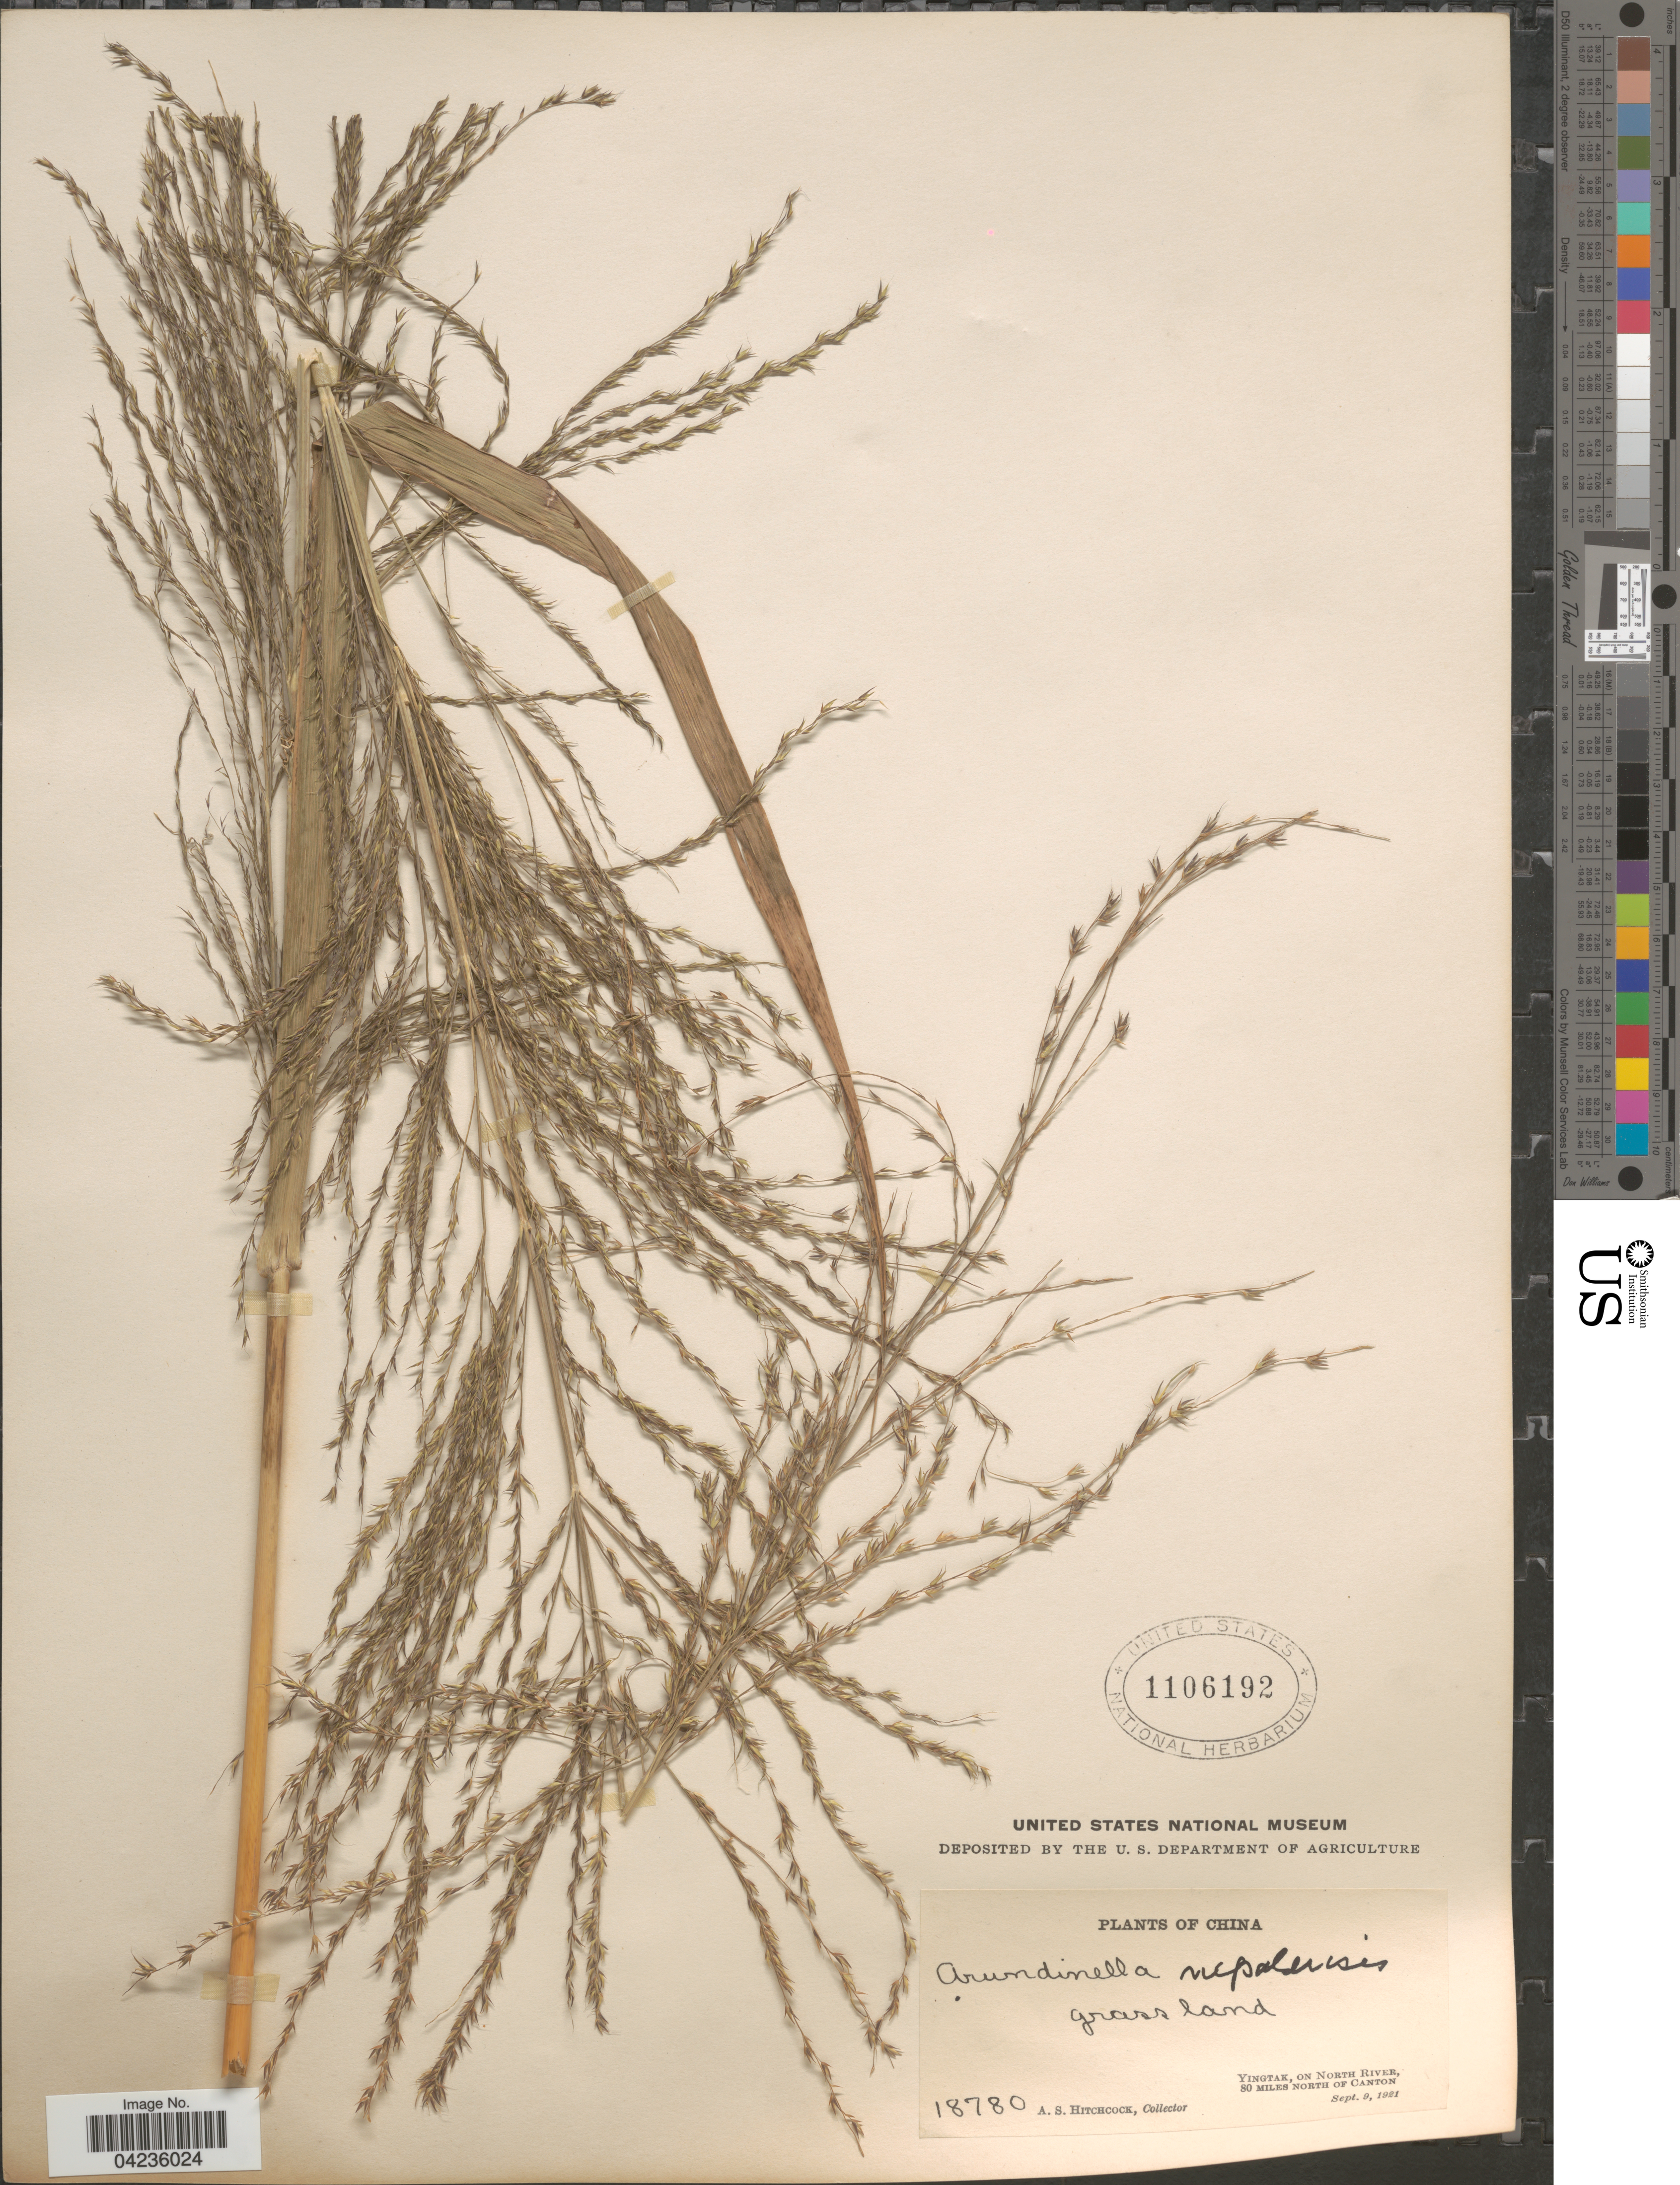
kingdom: Plantae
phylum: Tracheophyta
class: Liliopsida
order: Poales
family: Poaceae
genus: Arundinella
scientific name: Arundinella nepalensis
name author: Trin.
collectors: A. S. Hitchcock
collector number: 18780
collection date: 1921-09-09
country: China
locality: Yingtak, on North River, 80 miles north of Canton.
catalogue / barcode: US 1106192